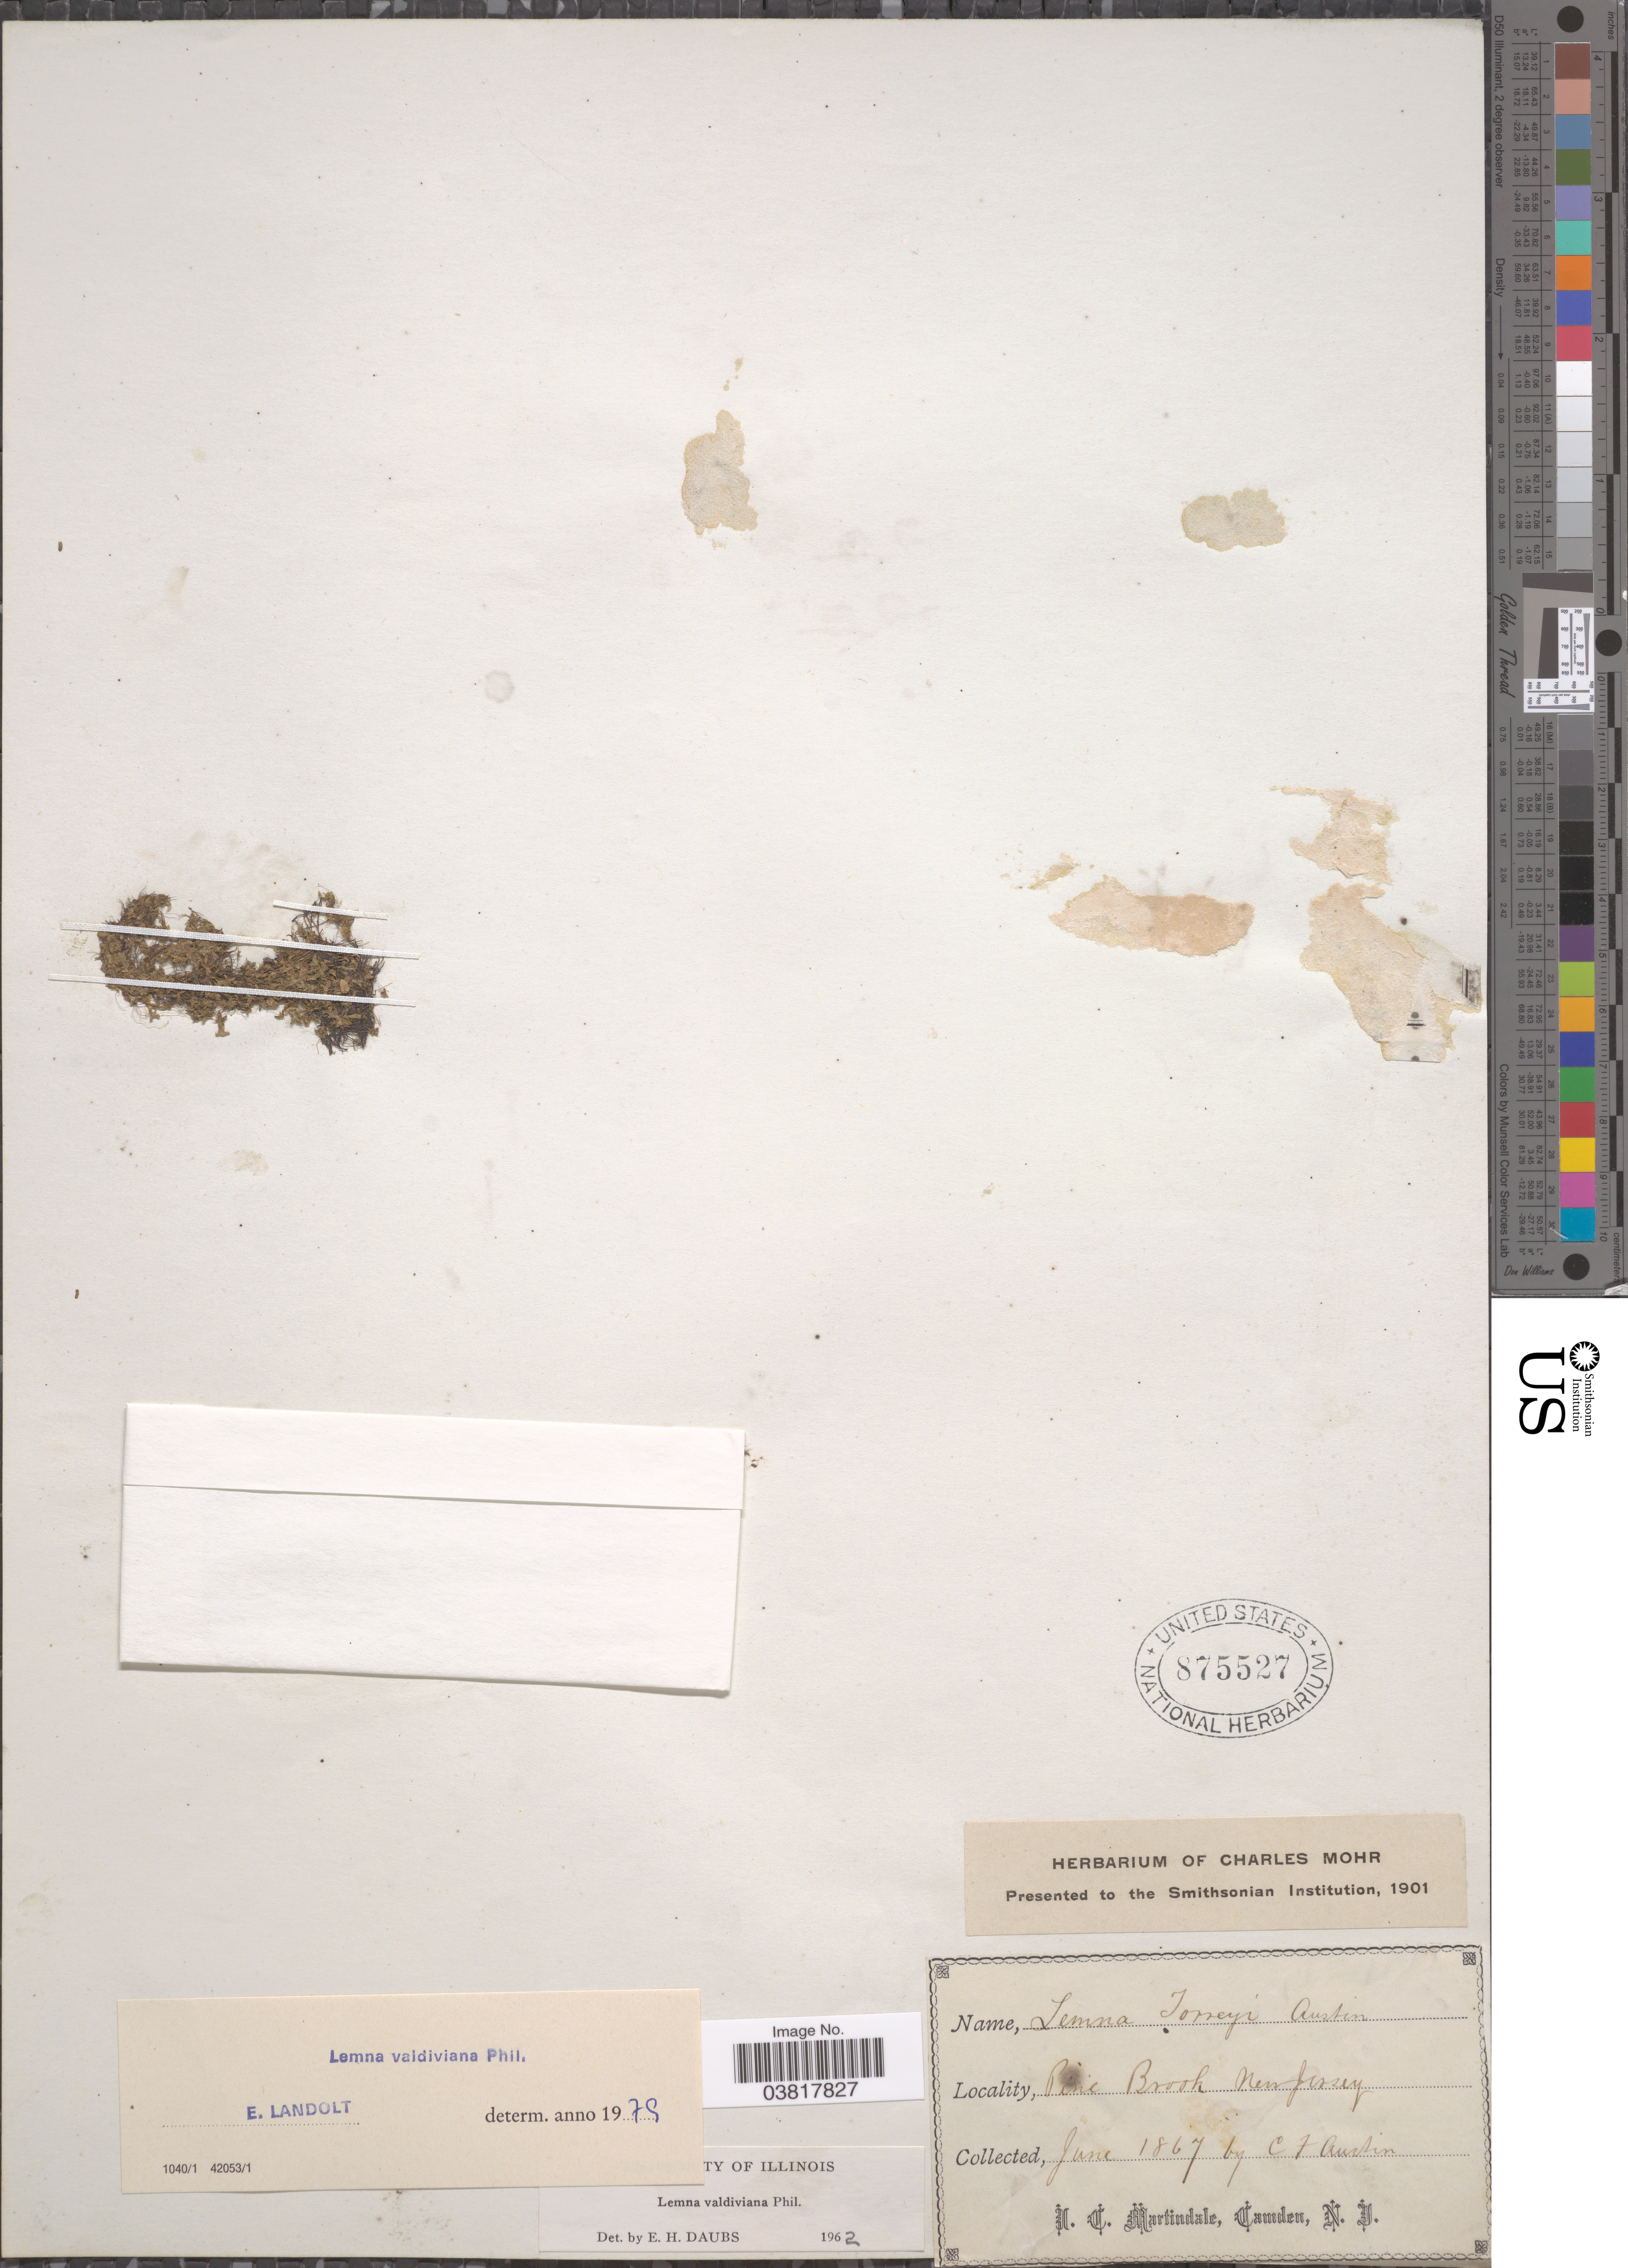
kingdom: Plantae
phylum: Tracheophyta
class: Liliopsida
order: Alismatales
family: Araceae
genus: Lemna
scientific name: Lemna valdiviana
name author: Phil.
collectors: C. F. Austin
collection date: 1867-06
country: United States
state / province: New Jersey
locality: Pine Brook.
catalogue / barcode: US 875527